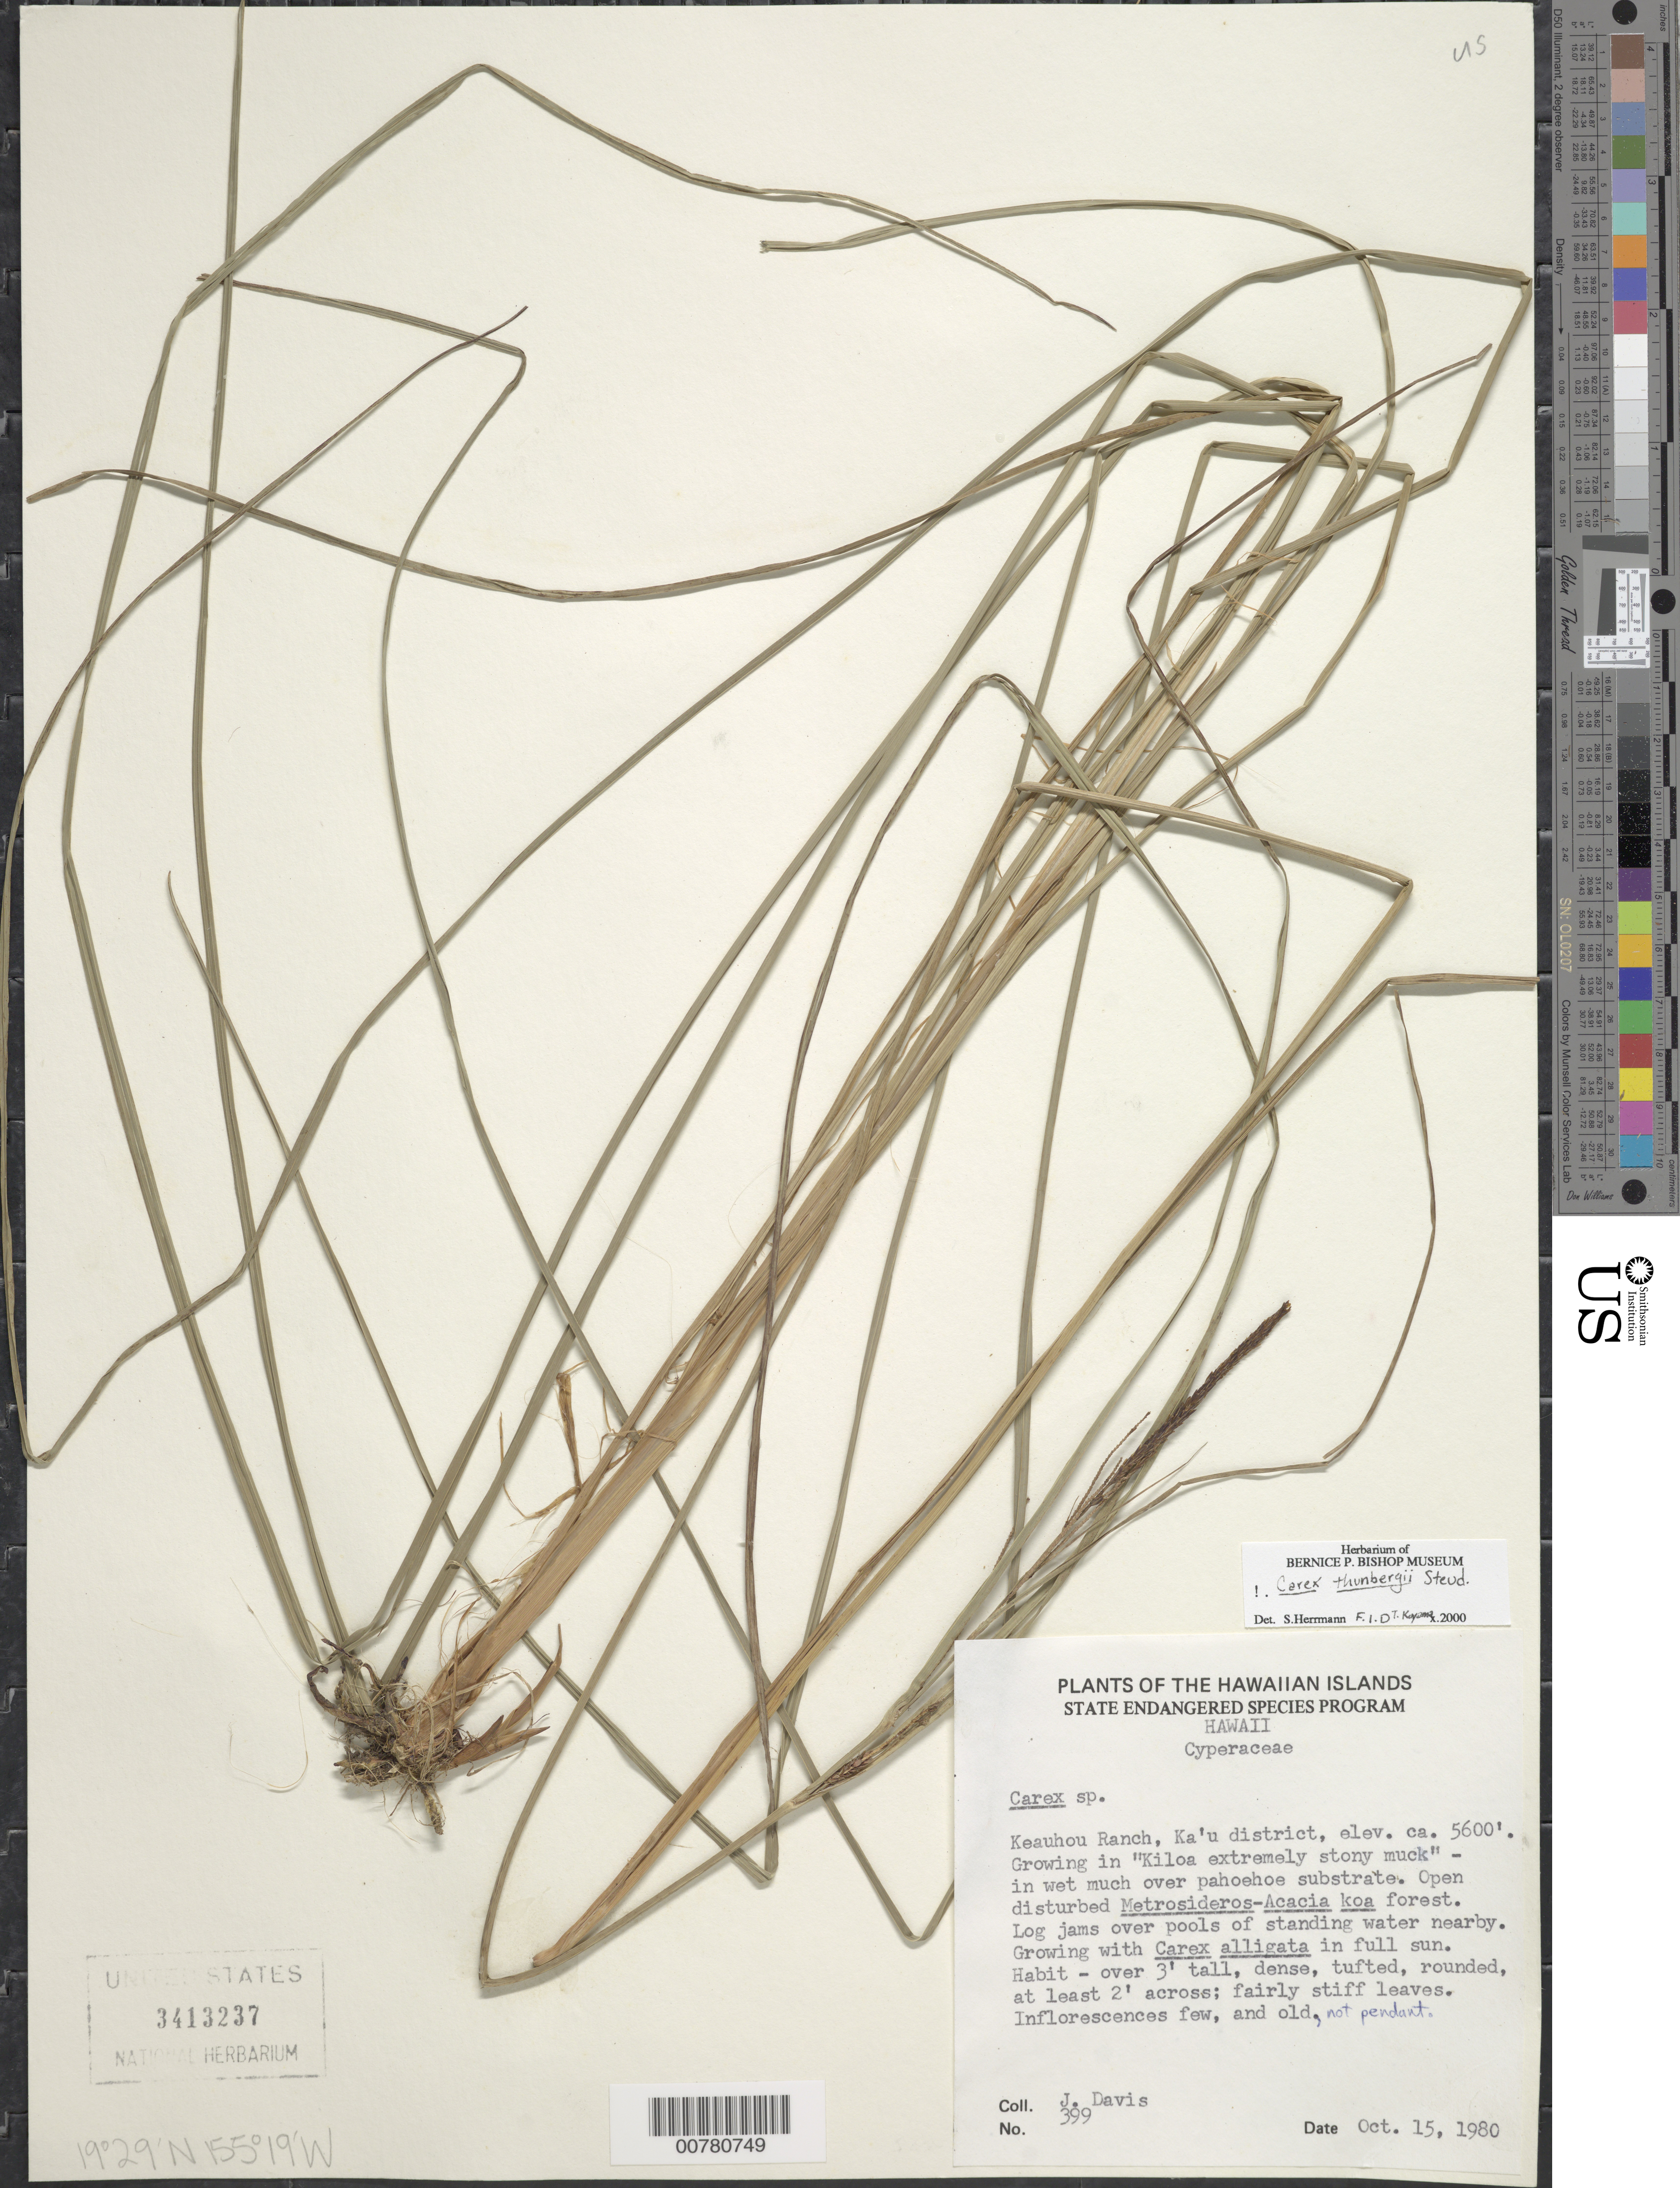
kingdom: Plantae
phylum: Tracheophyta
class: Liliopsida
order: Poales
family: Cyperaceae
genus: Carex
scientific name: Carex nealiae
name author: R.W. Krauss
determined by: Hermann, S.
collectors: J. Davis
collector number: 399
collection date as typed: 15 Oct 1980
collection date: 1980-10-15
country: United States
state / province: Hawaii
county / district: Hawaii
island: Hawaii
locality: Kau District, Keauhou Ranch.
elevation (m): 1707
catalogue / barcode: US 3413237